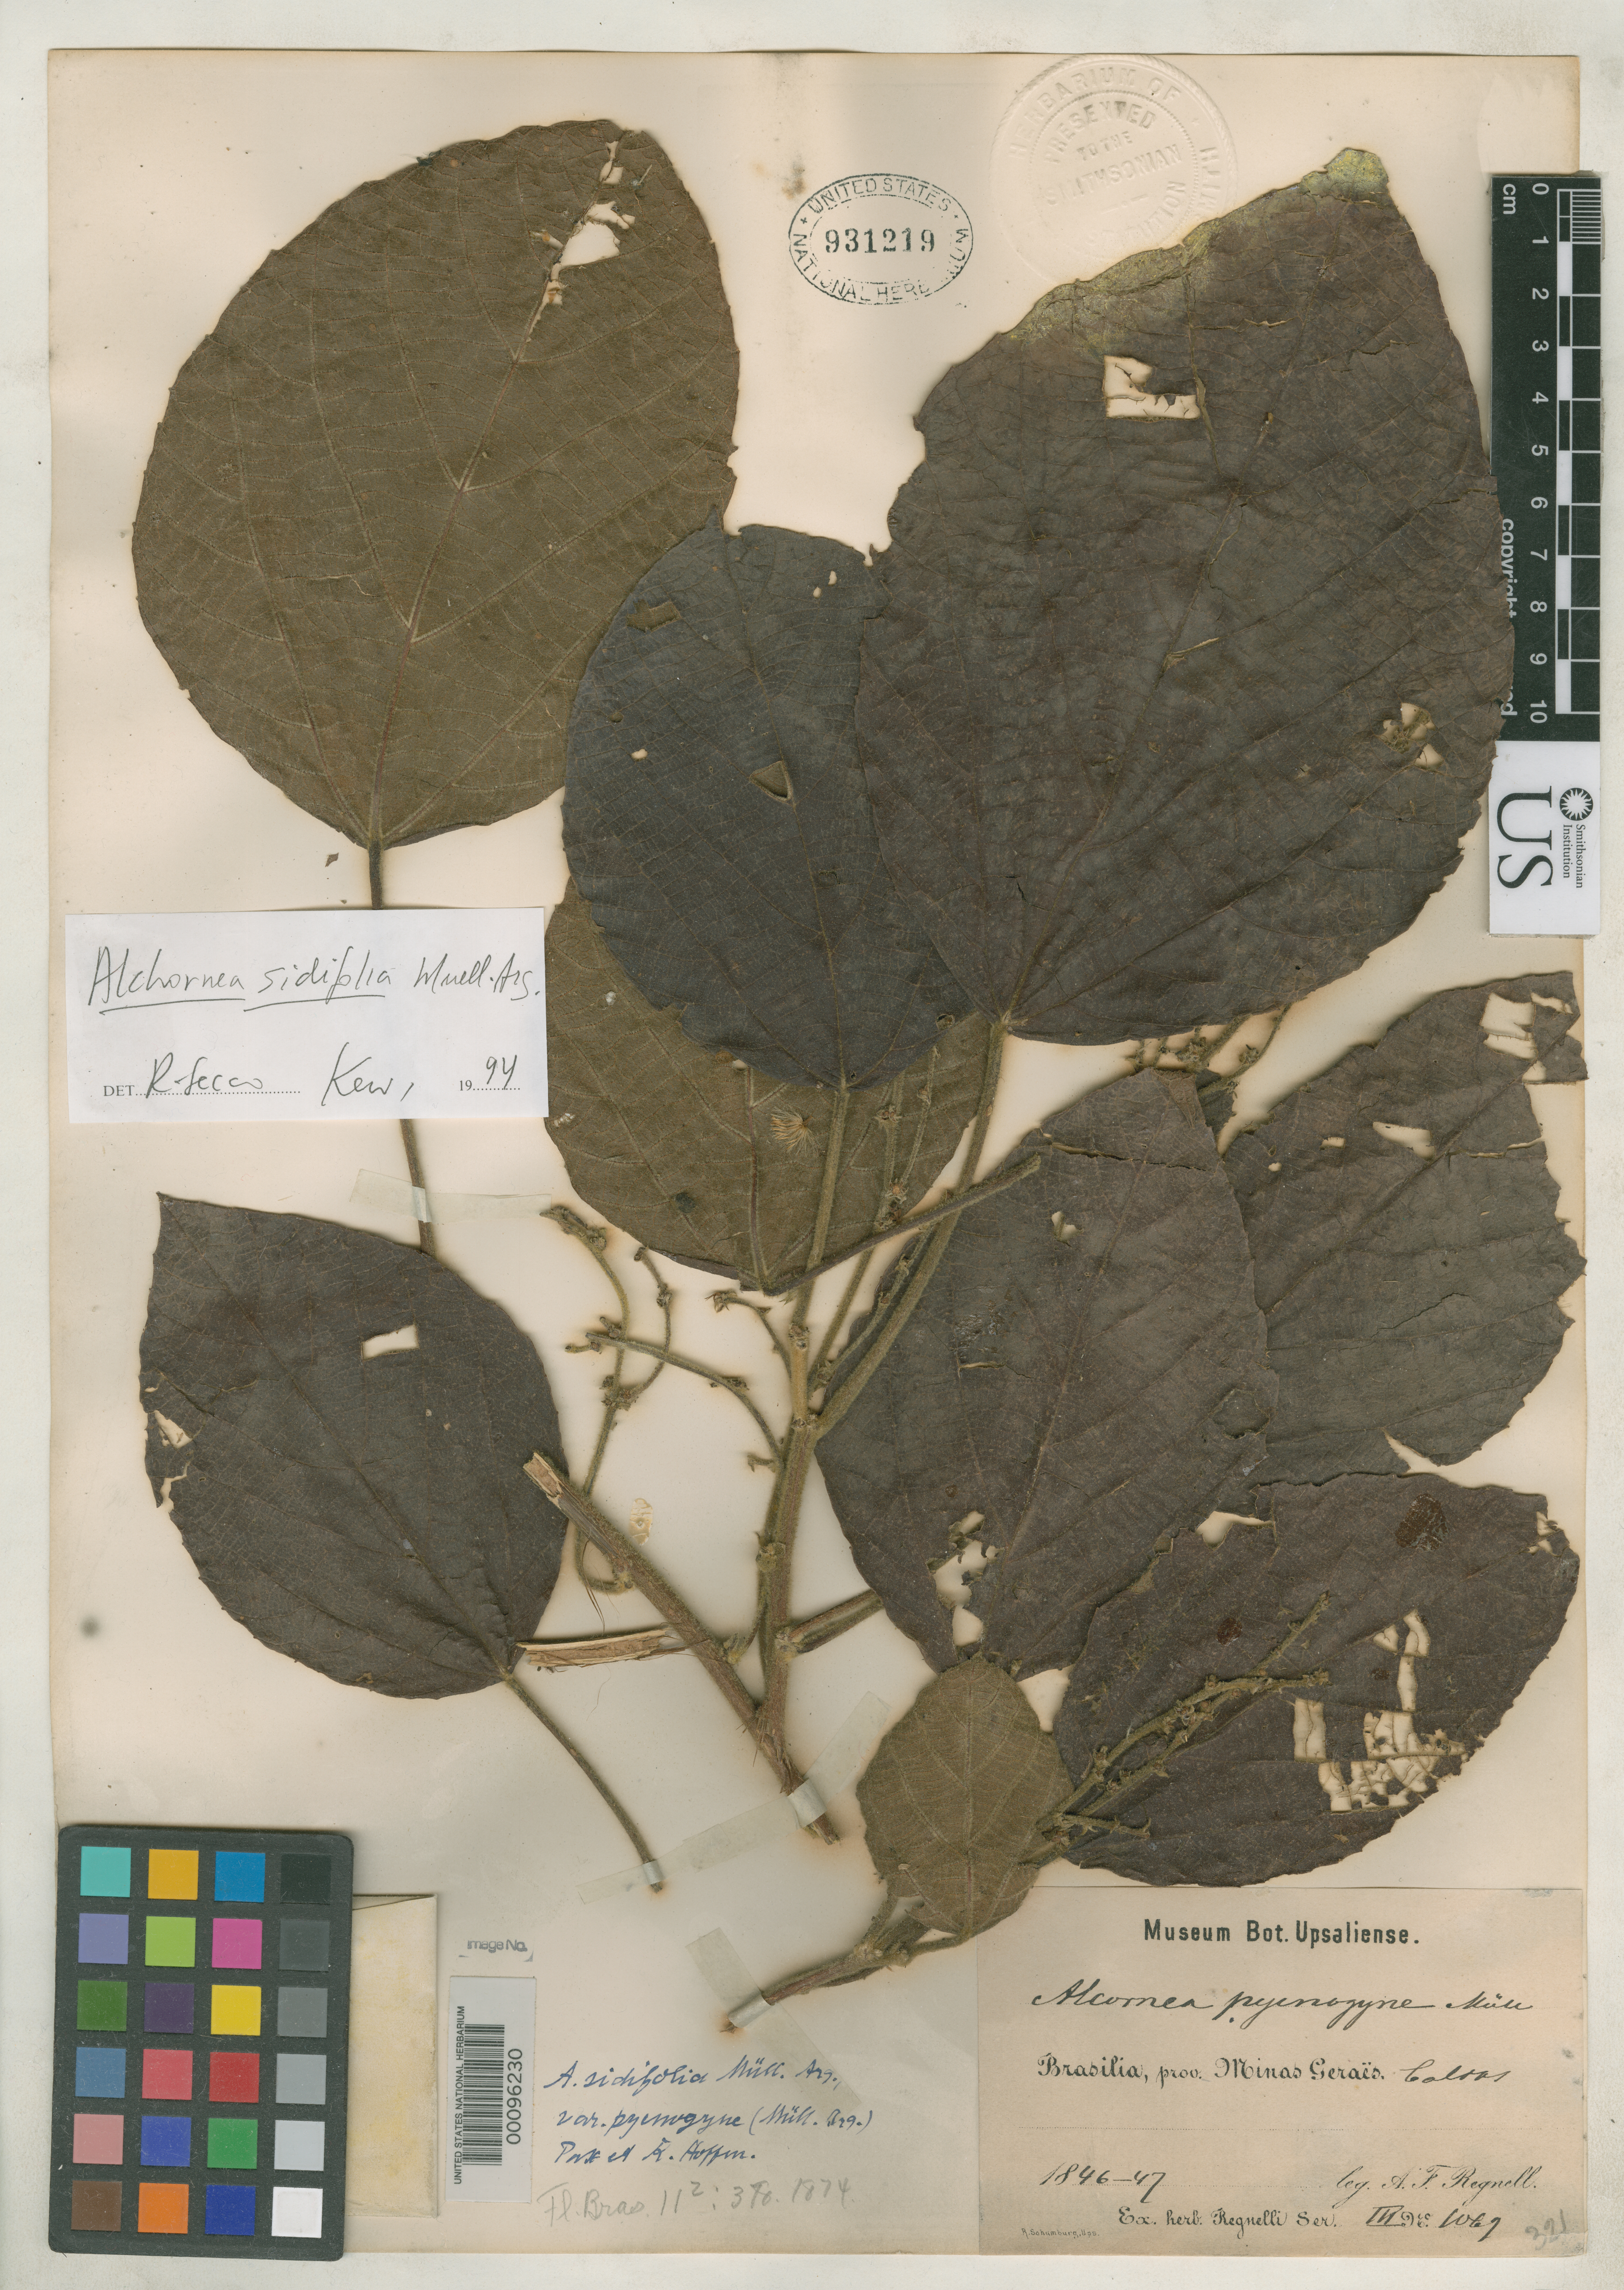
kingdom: Plantae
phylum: Tracheophyta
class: Magnoliopsida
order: Malpighiales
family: Euphorbiaceae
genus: Alchornea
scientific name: Alchornea pycnogyne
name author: Müll. Arg. in Mart.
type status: Isosyntype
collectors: A. F. Regnell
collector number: III 1069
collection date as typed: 1846 to -- --- 1847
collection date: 1846/1847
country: Brazil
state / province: Minas Gerais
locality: Caldas.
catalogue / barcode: US 931219